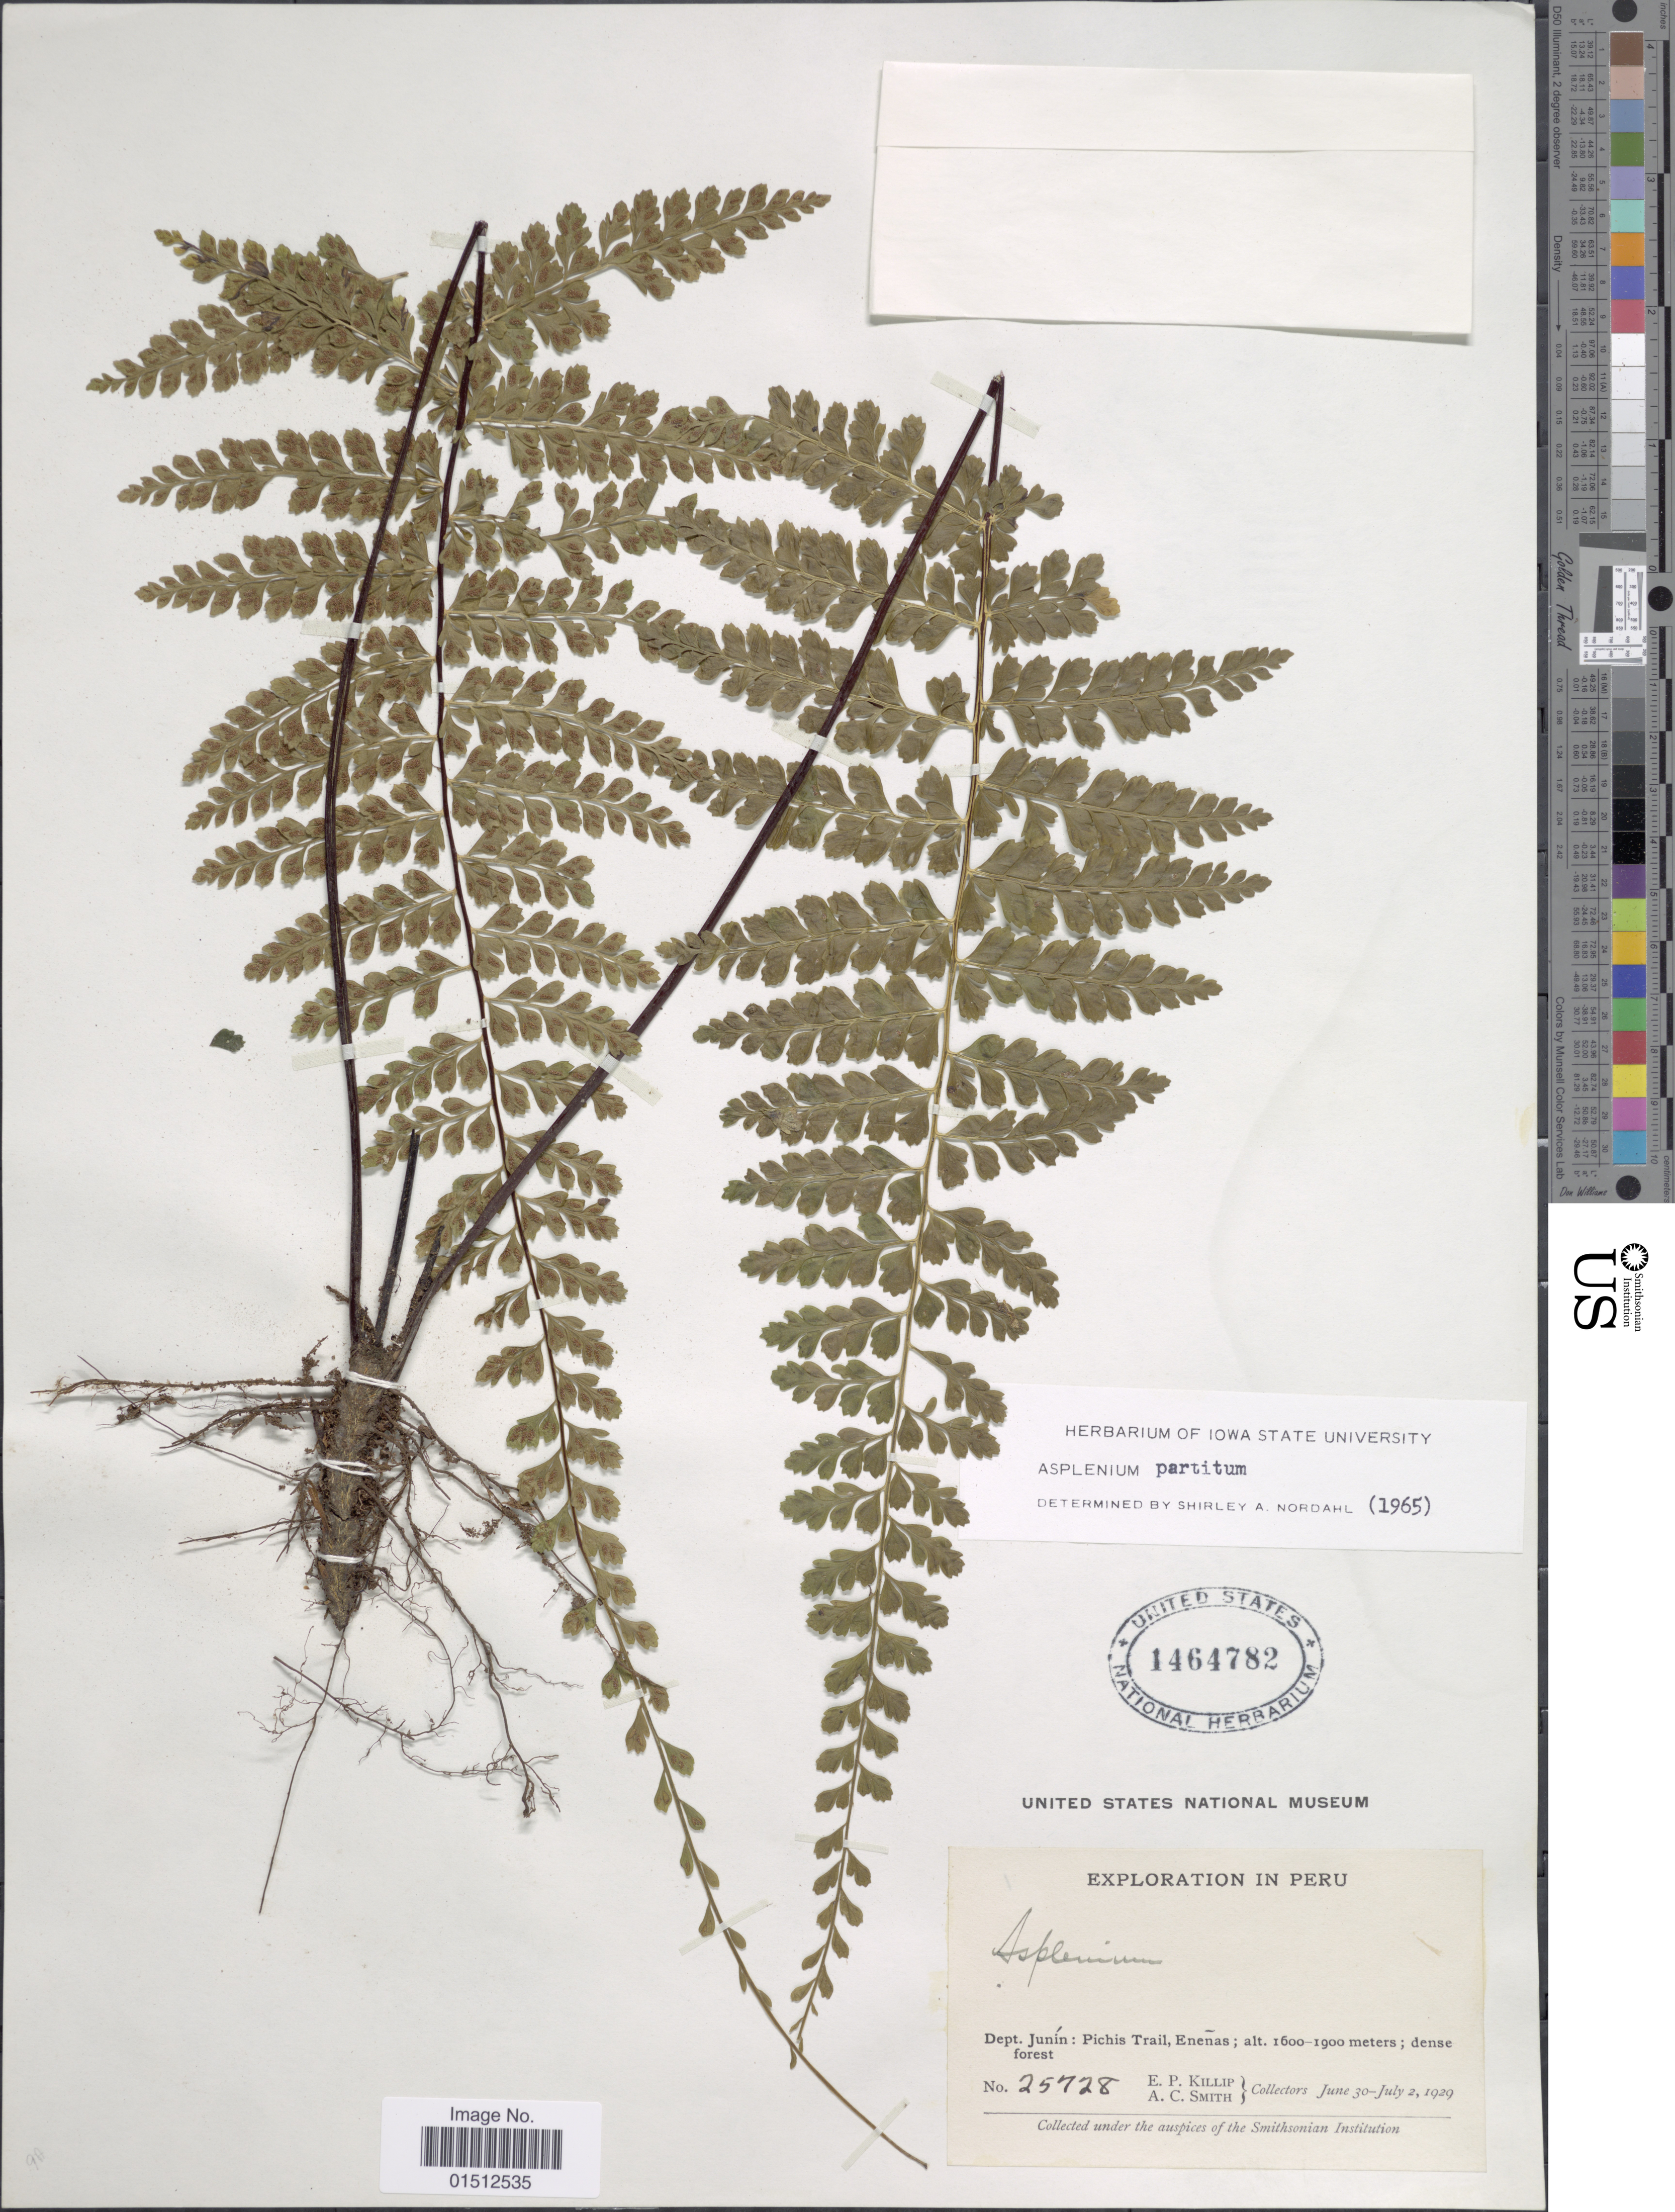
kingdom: Plantae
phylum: Tracheophyta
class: Polypodiopsida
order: Polypodiales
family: Aspleniaceae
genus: Asplenium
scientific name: Asplenium radicans var. partitum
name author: (Klotzsch) Hieron.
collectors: E. P. Killip & A. C. Smith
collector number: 25728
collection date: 1929-06-30/1929-07-02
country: Peru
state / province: Junín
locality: Peru, Dept. Junin: Pichis Trail, Enenas.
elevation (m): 1600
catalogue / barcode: US 1464782